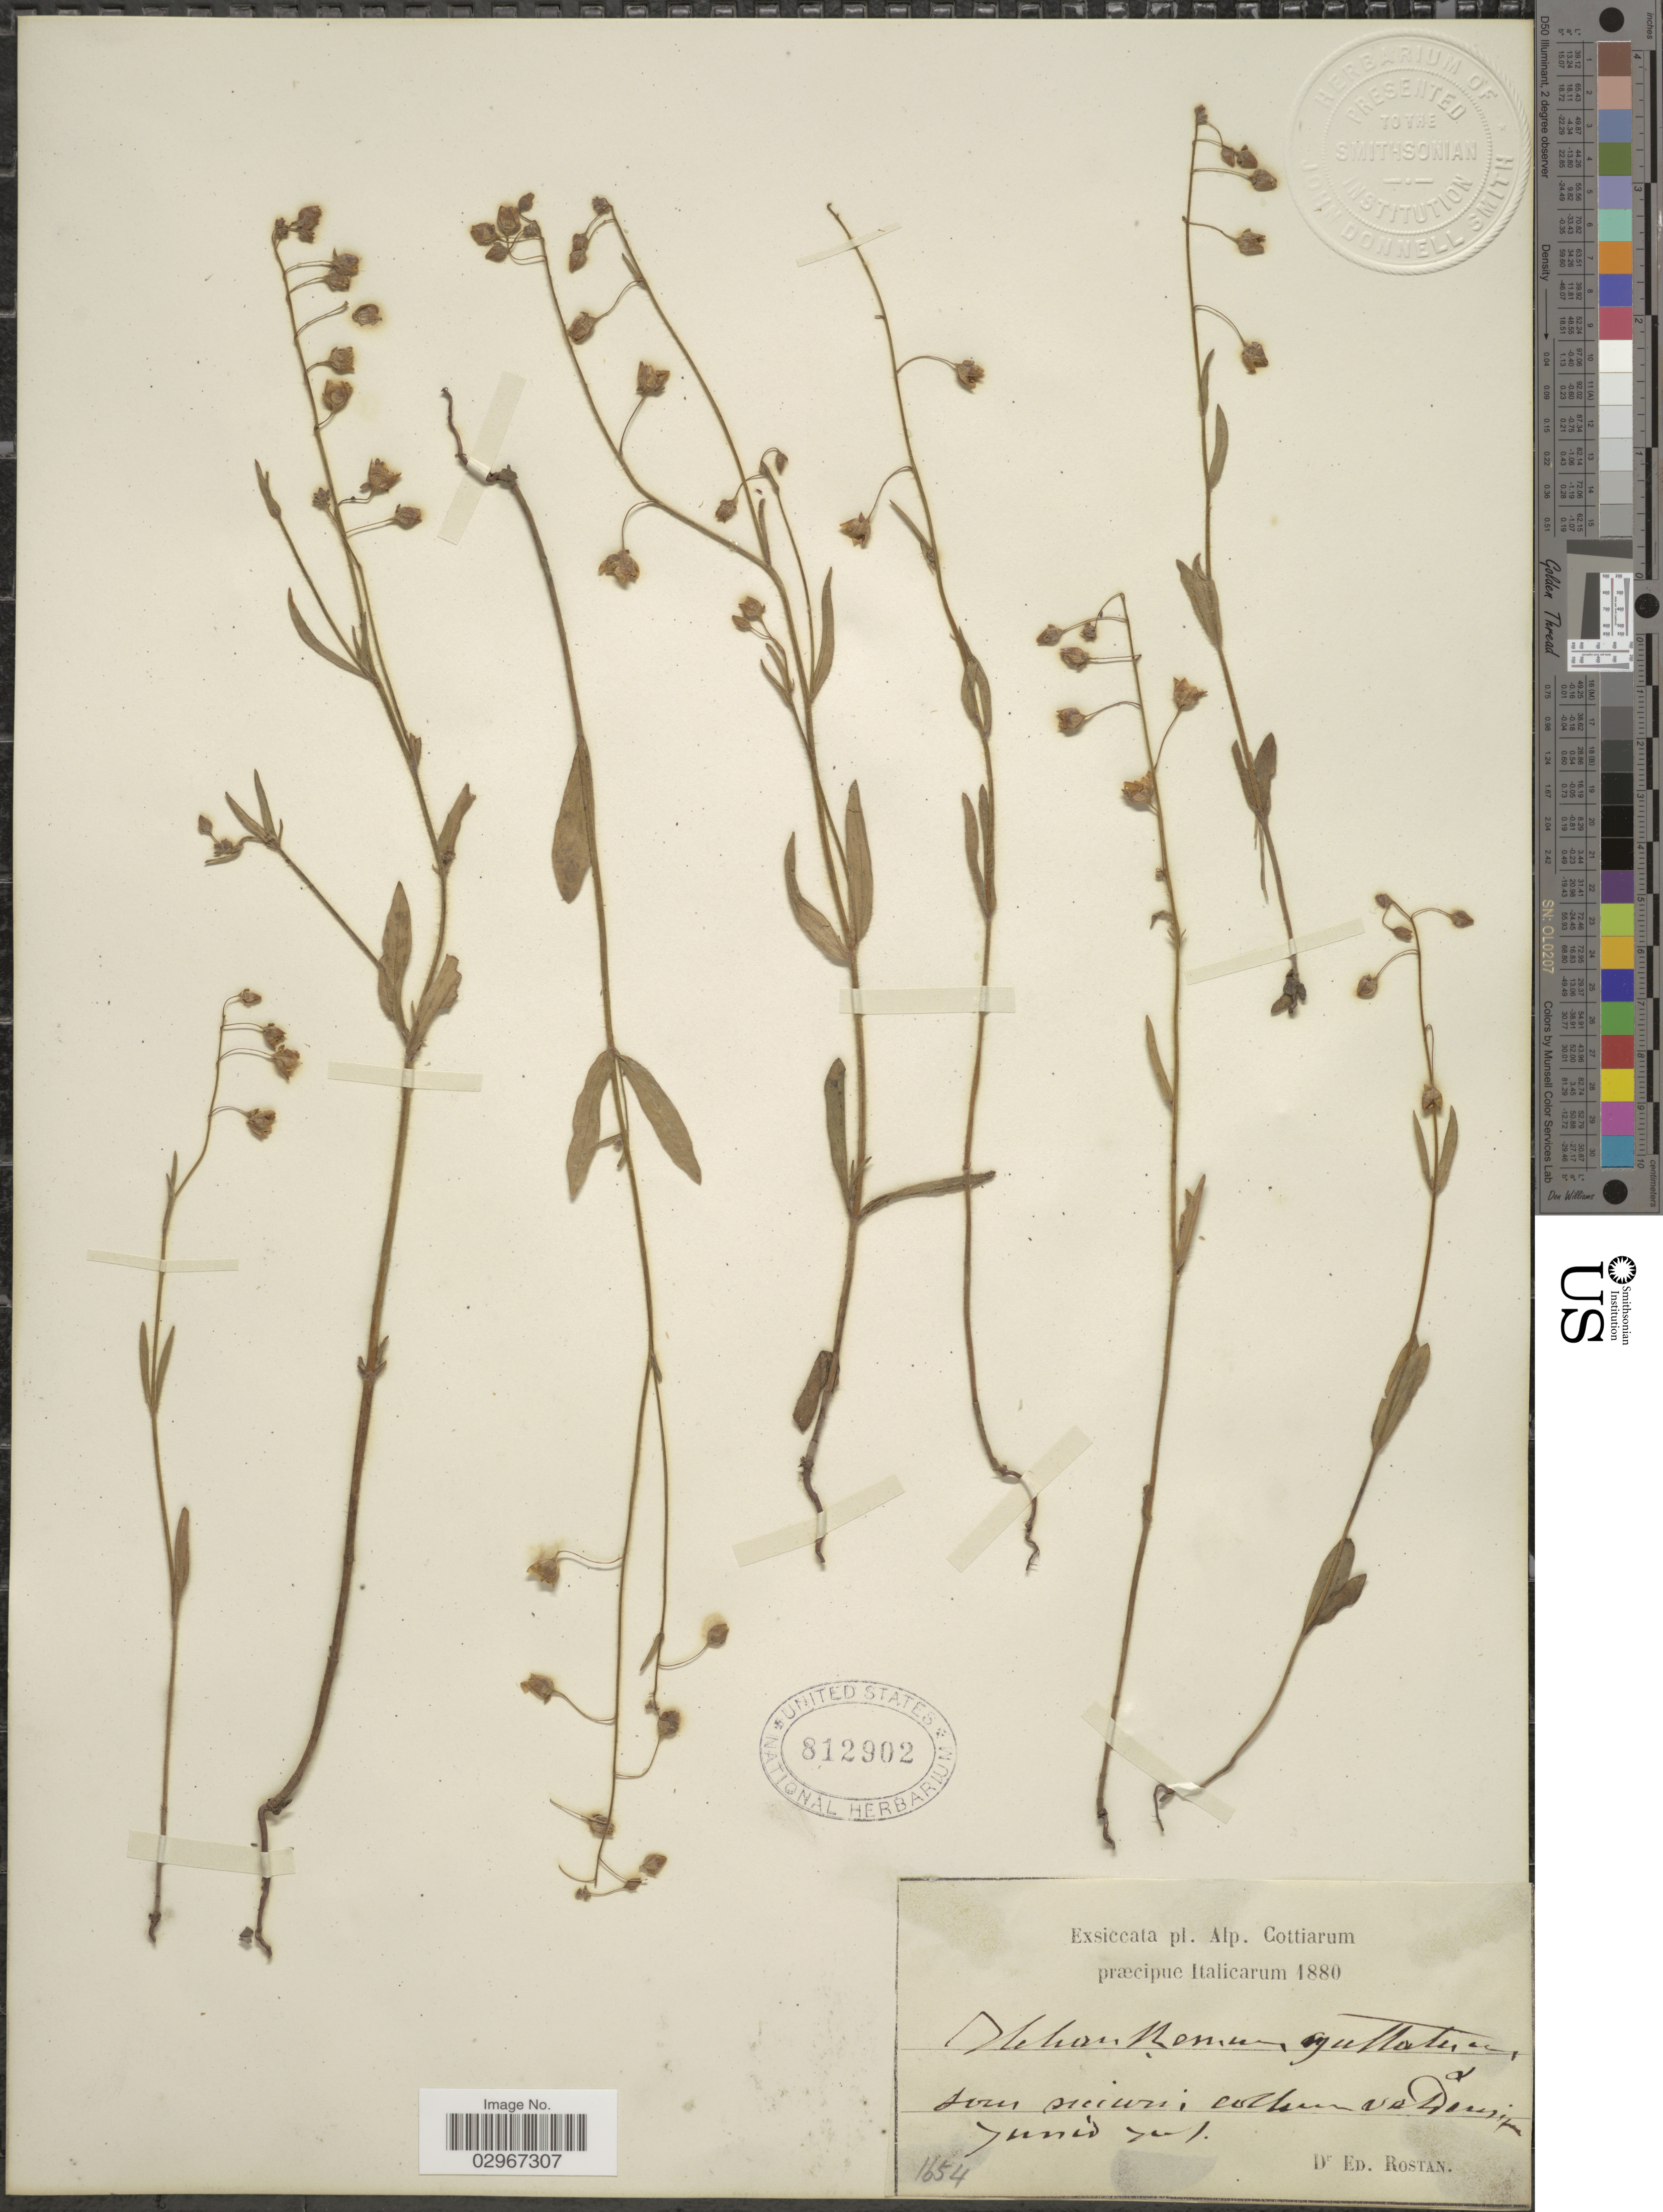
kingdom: Plantae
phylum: Tracheophyta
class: Magnoliopsida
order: Malvales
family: Cistaceae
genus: Helianthemum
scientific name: Helianthemum sp.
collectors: E. Rostan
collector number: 1654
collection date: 1880-07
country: Italy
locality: Gottiarum præcipue Italicarum.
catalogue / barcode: US 812902